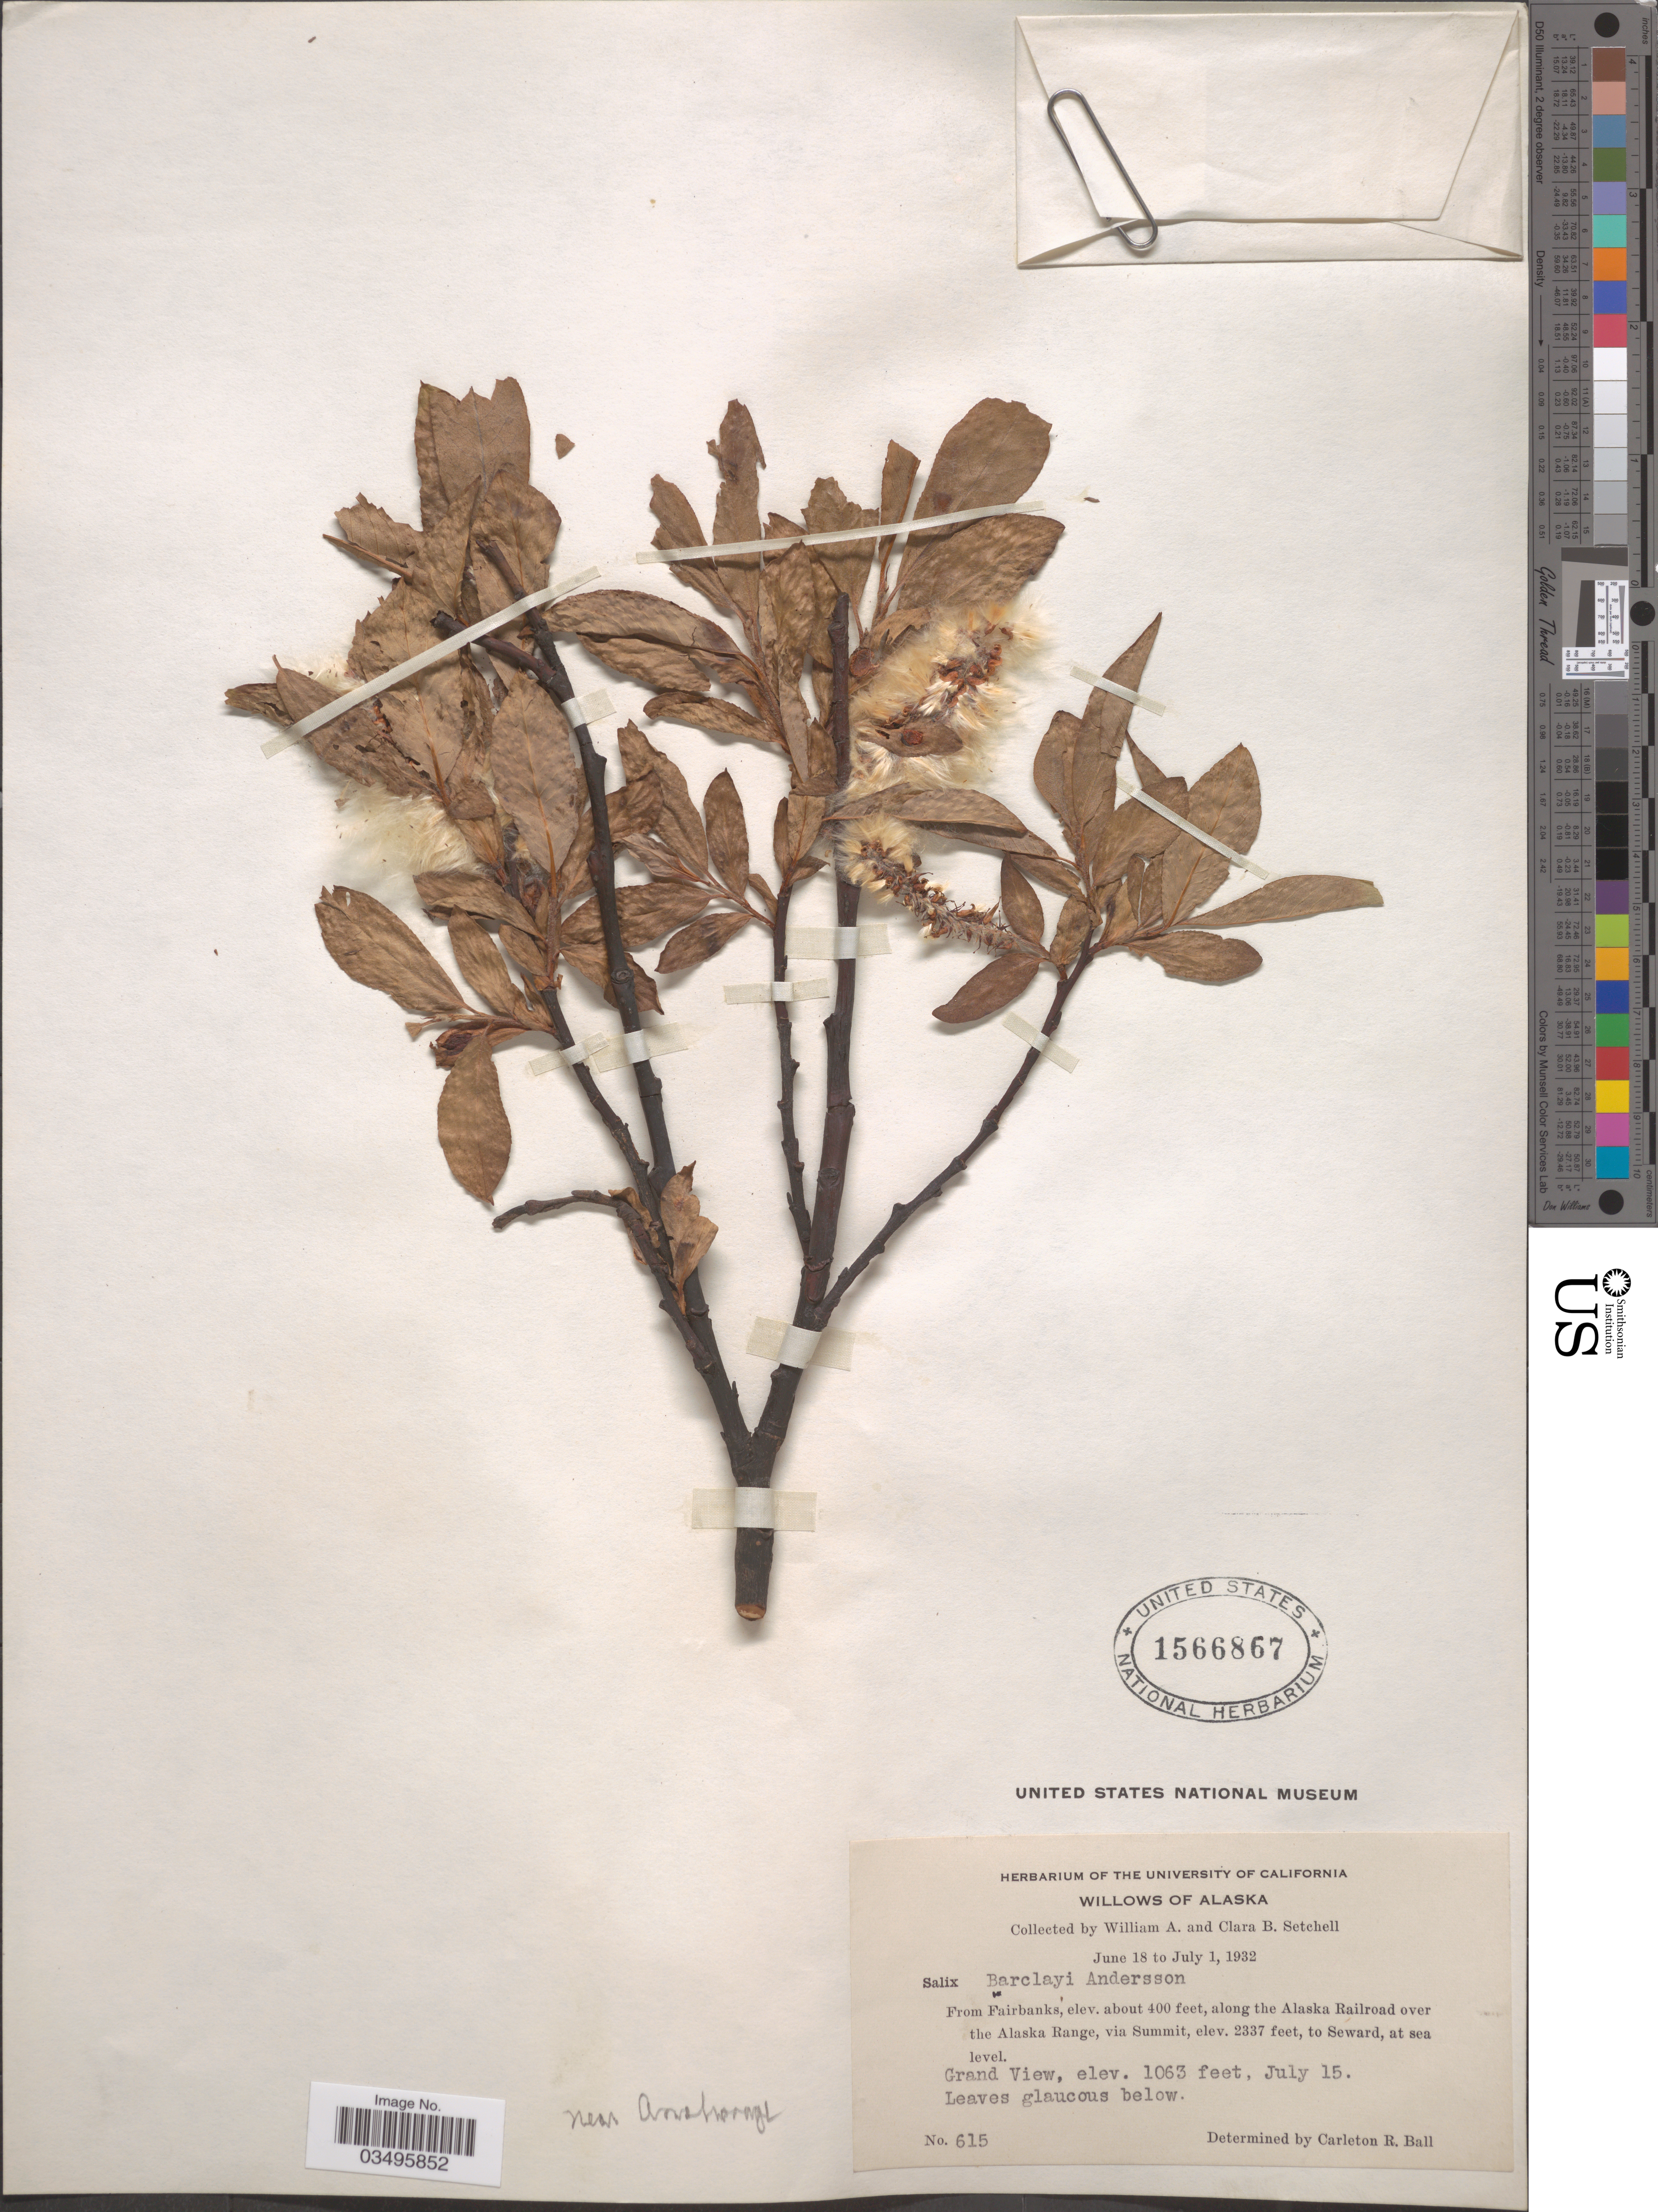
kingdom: Plantae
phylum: Tracheophyta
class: Magnoliopsida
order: Malpighiales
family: Salicaceae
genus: Salix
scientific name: Salix barclayi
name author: Andersson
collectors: W. Setchell & C. B. Setchell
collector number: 615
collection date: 1932-07-15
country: United States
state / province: Alaska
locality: From Fairbanks, along the Alaska Railroad over the Alaska Range, via Summit, to Seward. Grand View, near Anchorage.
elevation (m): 122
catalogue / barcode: US 1566867